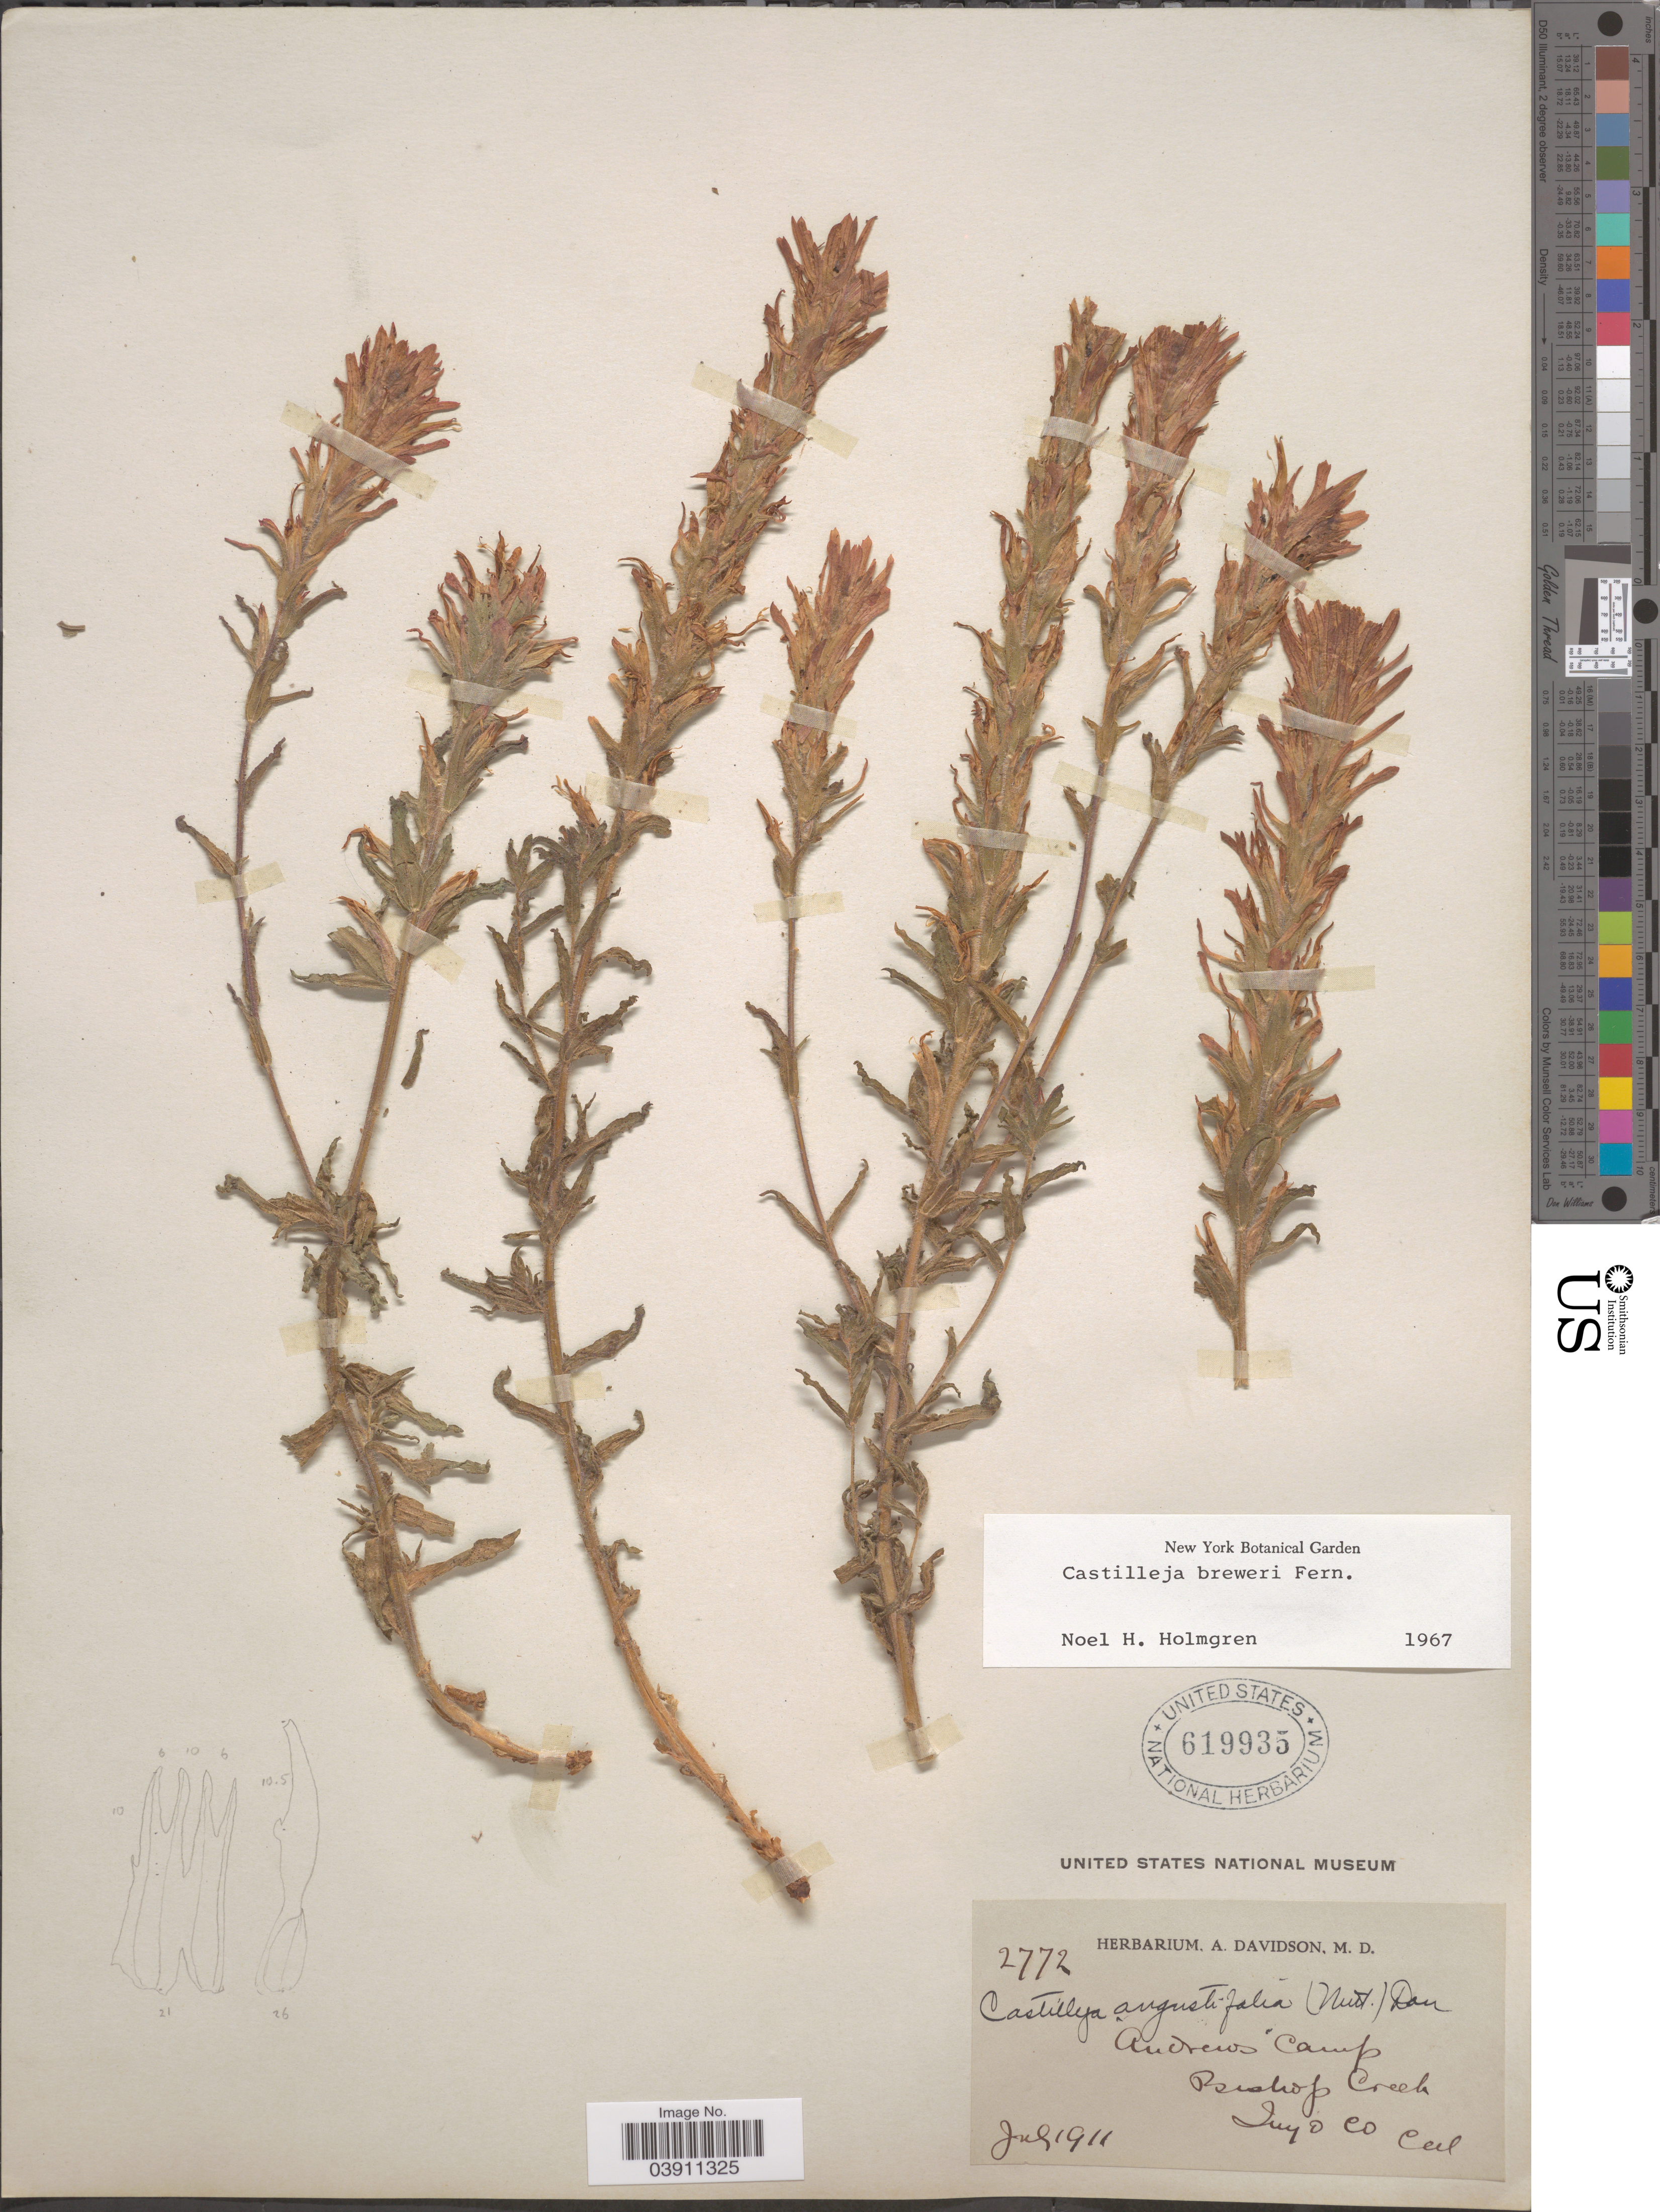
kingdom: Plantae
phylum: Tracheophyta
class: Magnoliopsida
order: Lamiales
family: Orobanchaceae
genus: Castilleja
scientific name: Castilleja breweri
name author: Fernald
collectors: ex herb. A. Davidson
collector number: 2772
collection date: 1911-07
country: United States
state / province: California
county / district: Inyo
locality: Andrew's Camp. Bishop Creek. Inyo Co.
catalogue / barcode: US 619935